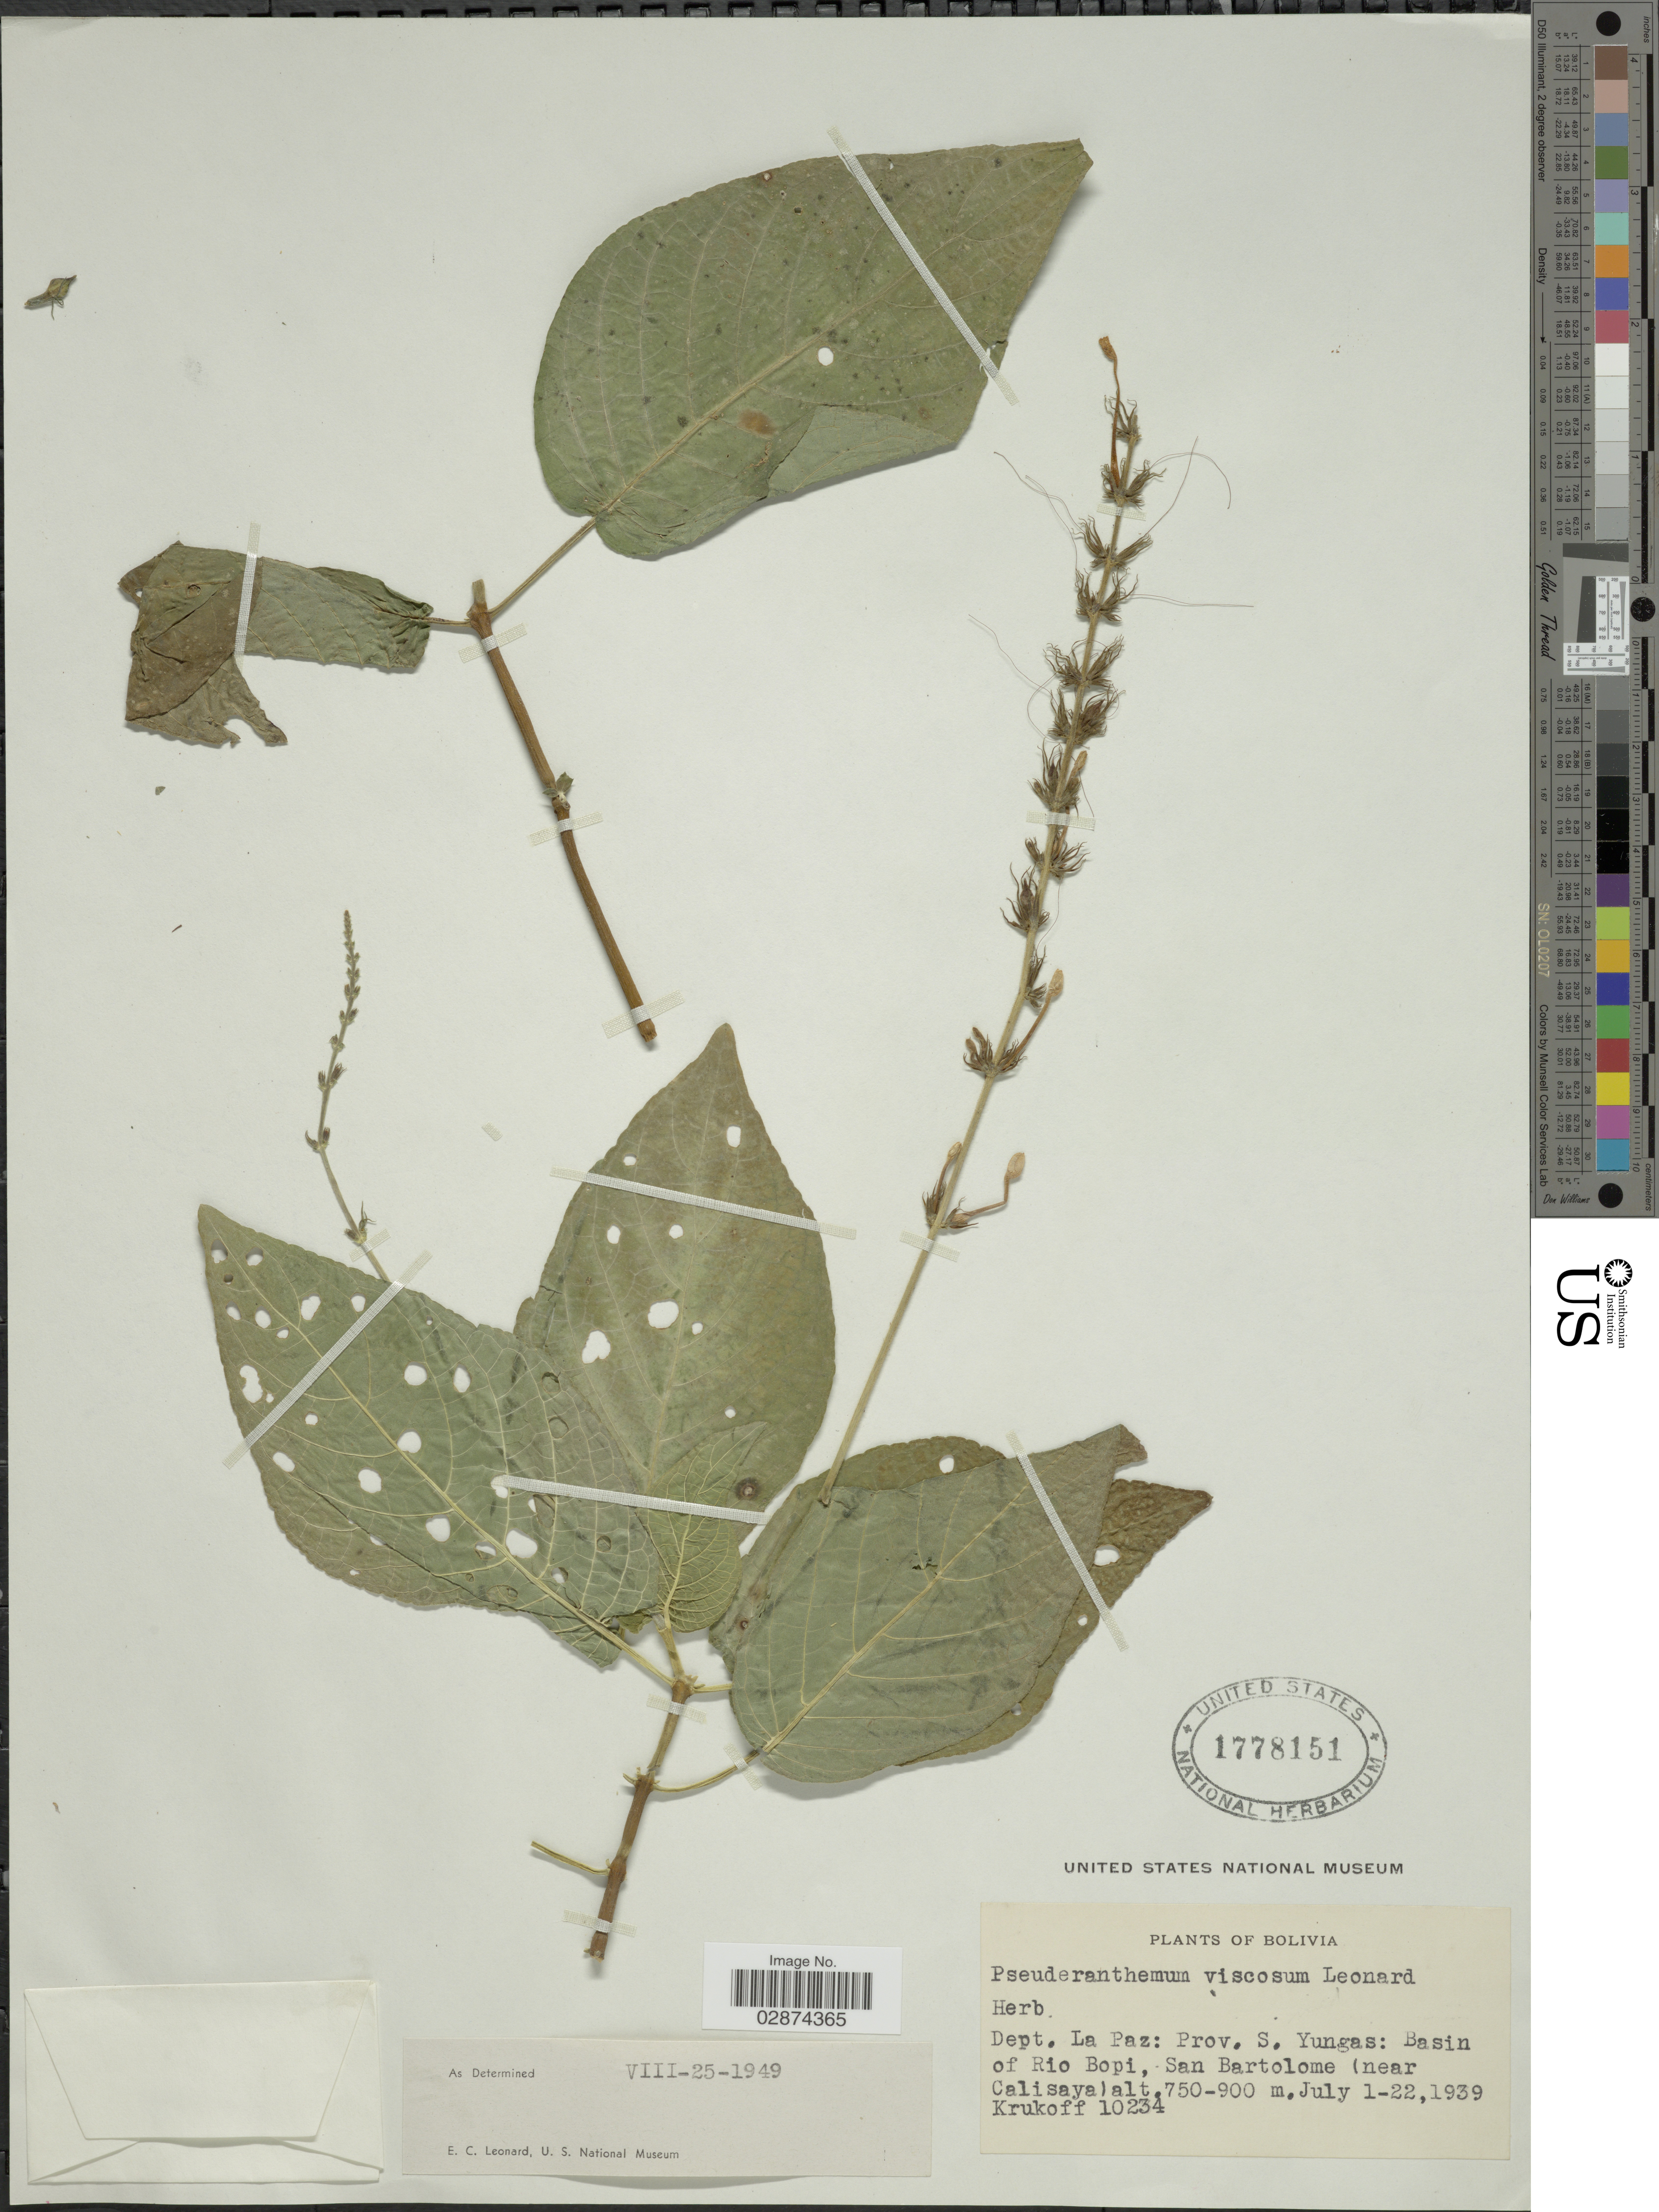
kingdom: Plantae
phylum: Tracheophyta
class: Magnoliopsida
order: Lamiales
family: Acanthaceae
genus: Streblacanthus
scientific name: Streblacanthus dubiosus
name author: (Lindau) V.M. Baum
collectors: Krukoff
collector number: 10234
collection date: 1939-07-01/1939-07-22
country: Bolivia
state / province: La Paz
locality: Dept. La Paz: Prov. S. Yungas: Basin of Rio Bopi, San Bartolome (near Calisaya).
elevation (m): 750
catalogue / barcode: US 1778151